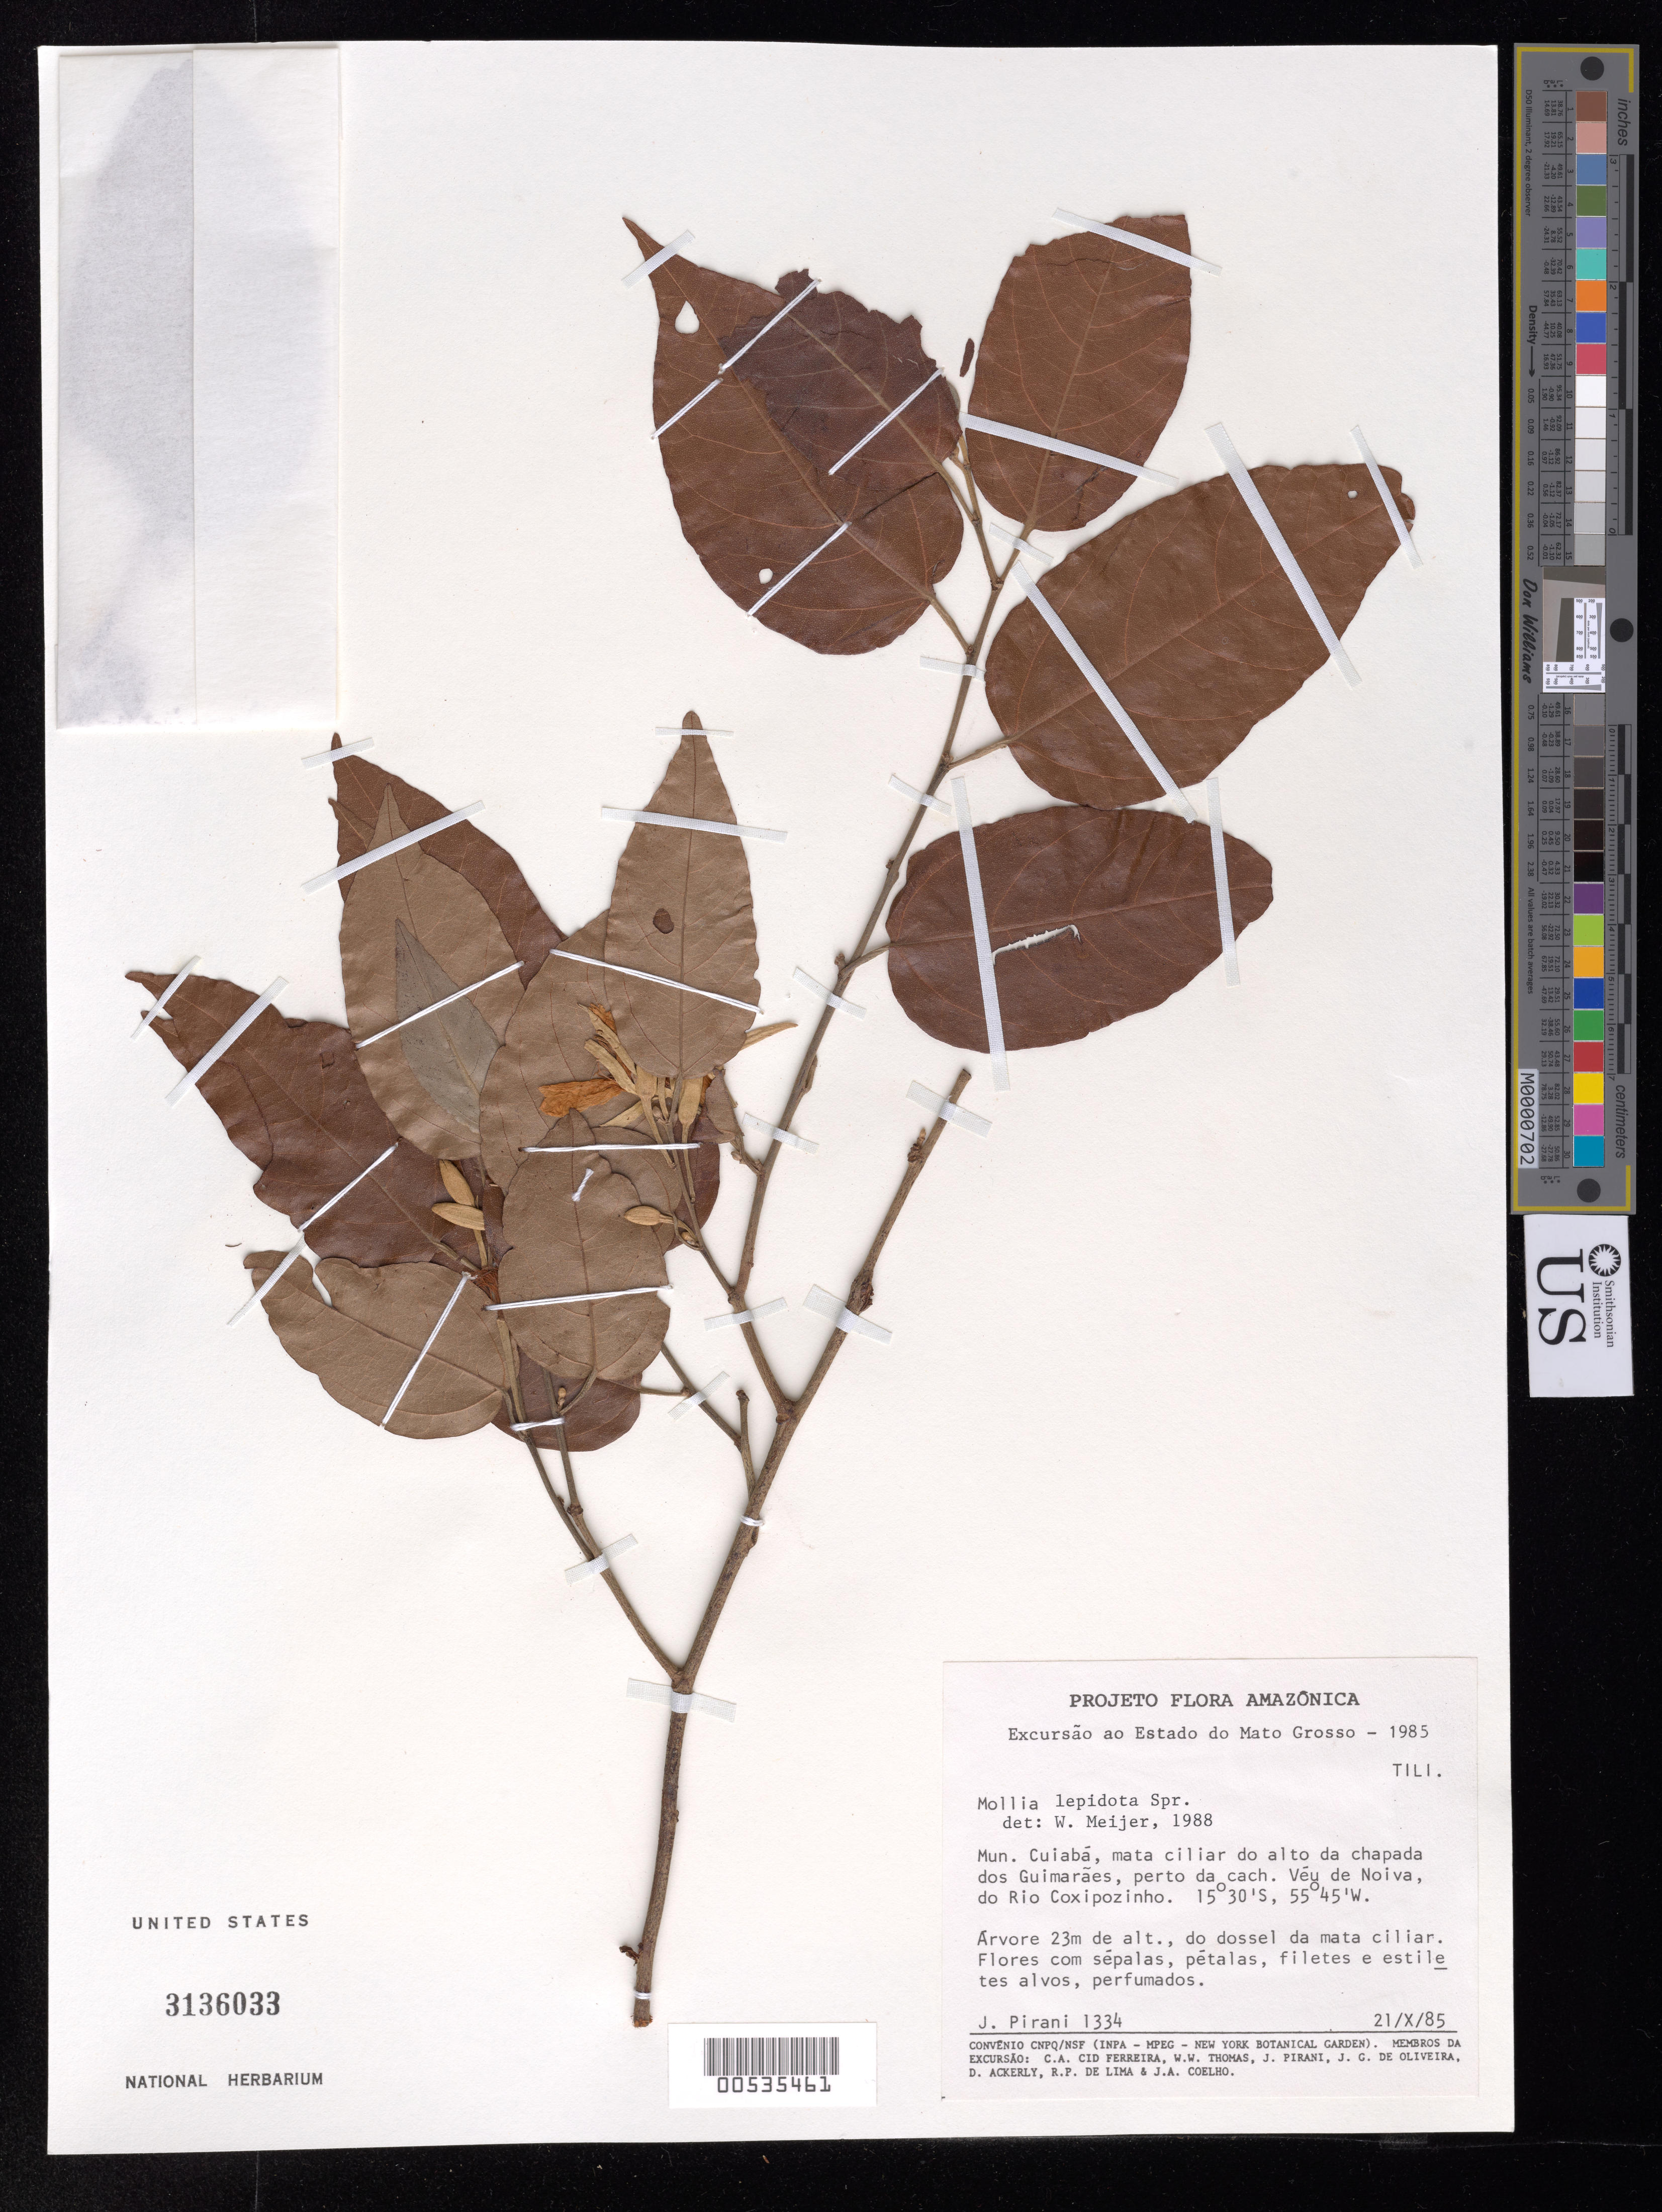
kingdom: Plantae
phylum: Tracheophyta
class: Magnoliopsida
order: Malvales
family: Malvaceae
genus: Mollia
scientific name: Mollia lepidota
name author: Spruce ex Benth.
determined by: Meijer, W.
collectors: J. R. Pirani, C. A. Cid Ferreira, W. W. Thomas & J. G. Oliveira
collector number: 1334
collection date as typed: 21 Oct 1985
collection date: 1985-10-21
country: Brazil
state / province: Mato Grosso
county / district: Cuiabá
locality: Chapada dos Guimaraes, perto do cach. Véu de Noiva, do Rio Coxipozinho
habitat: Mata ciliar do alto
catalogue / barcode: US 3136033